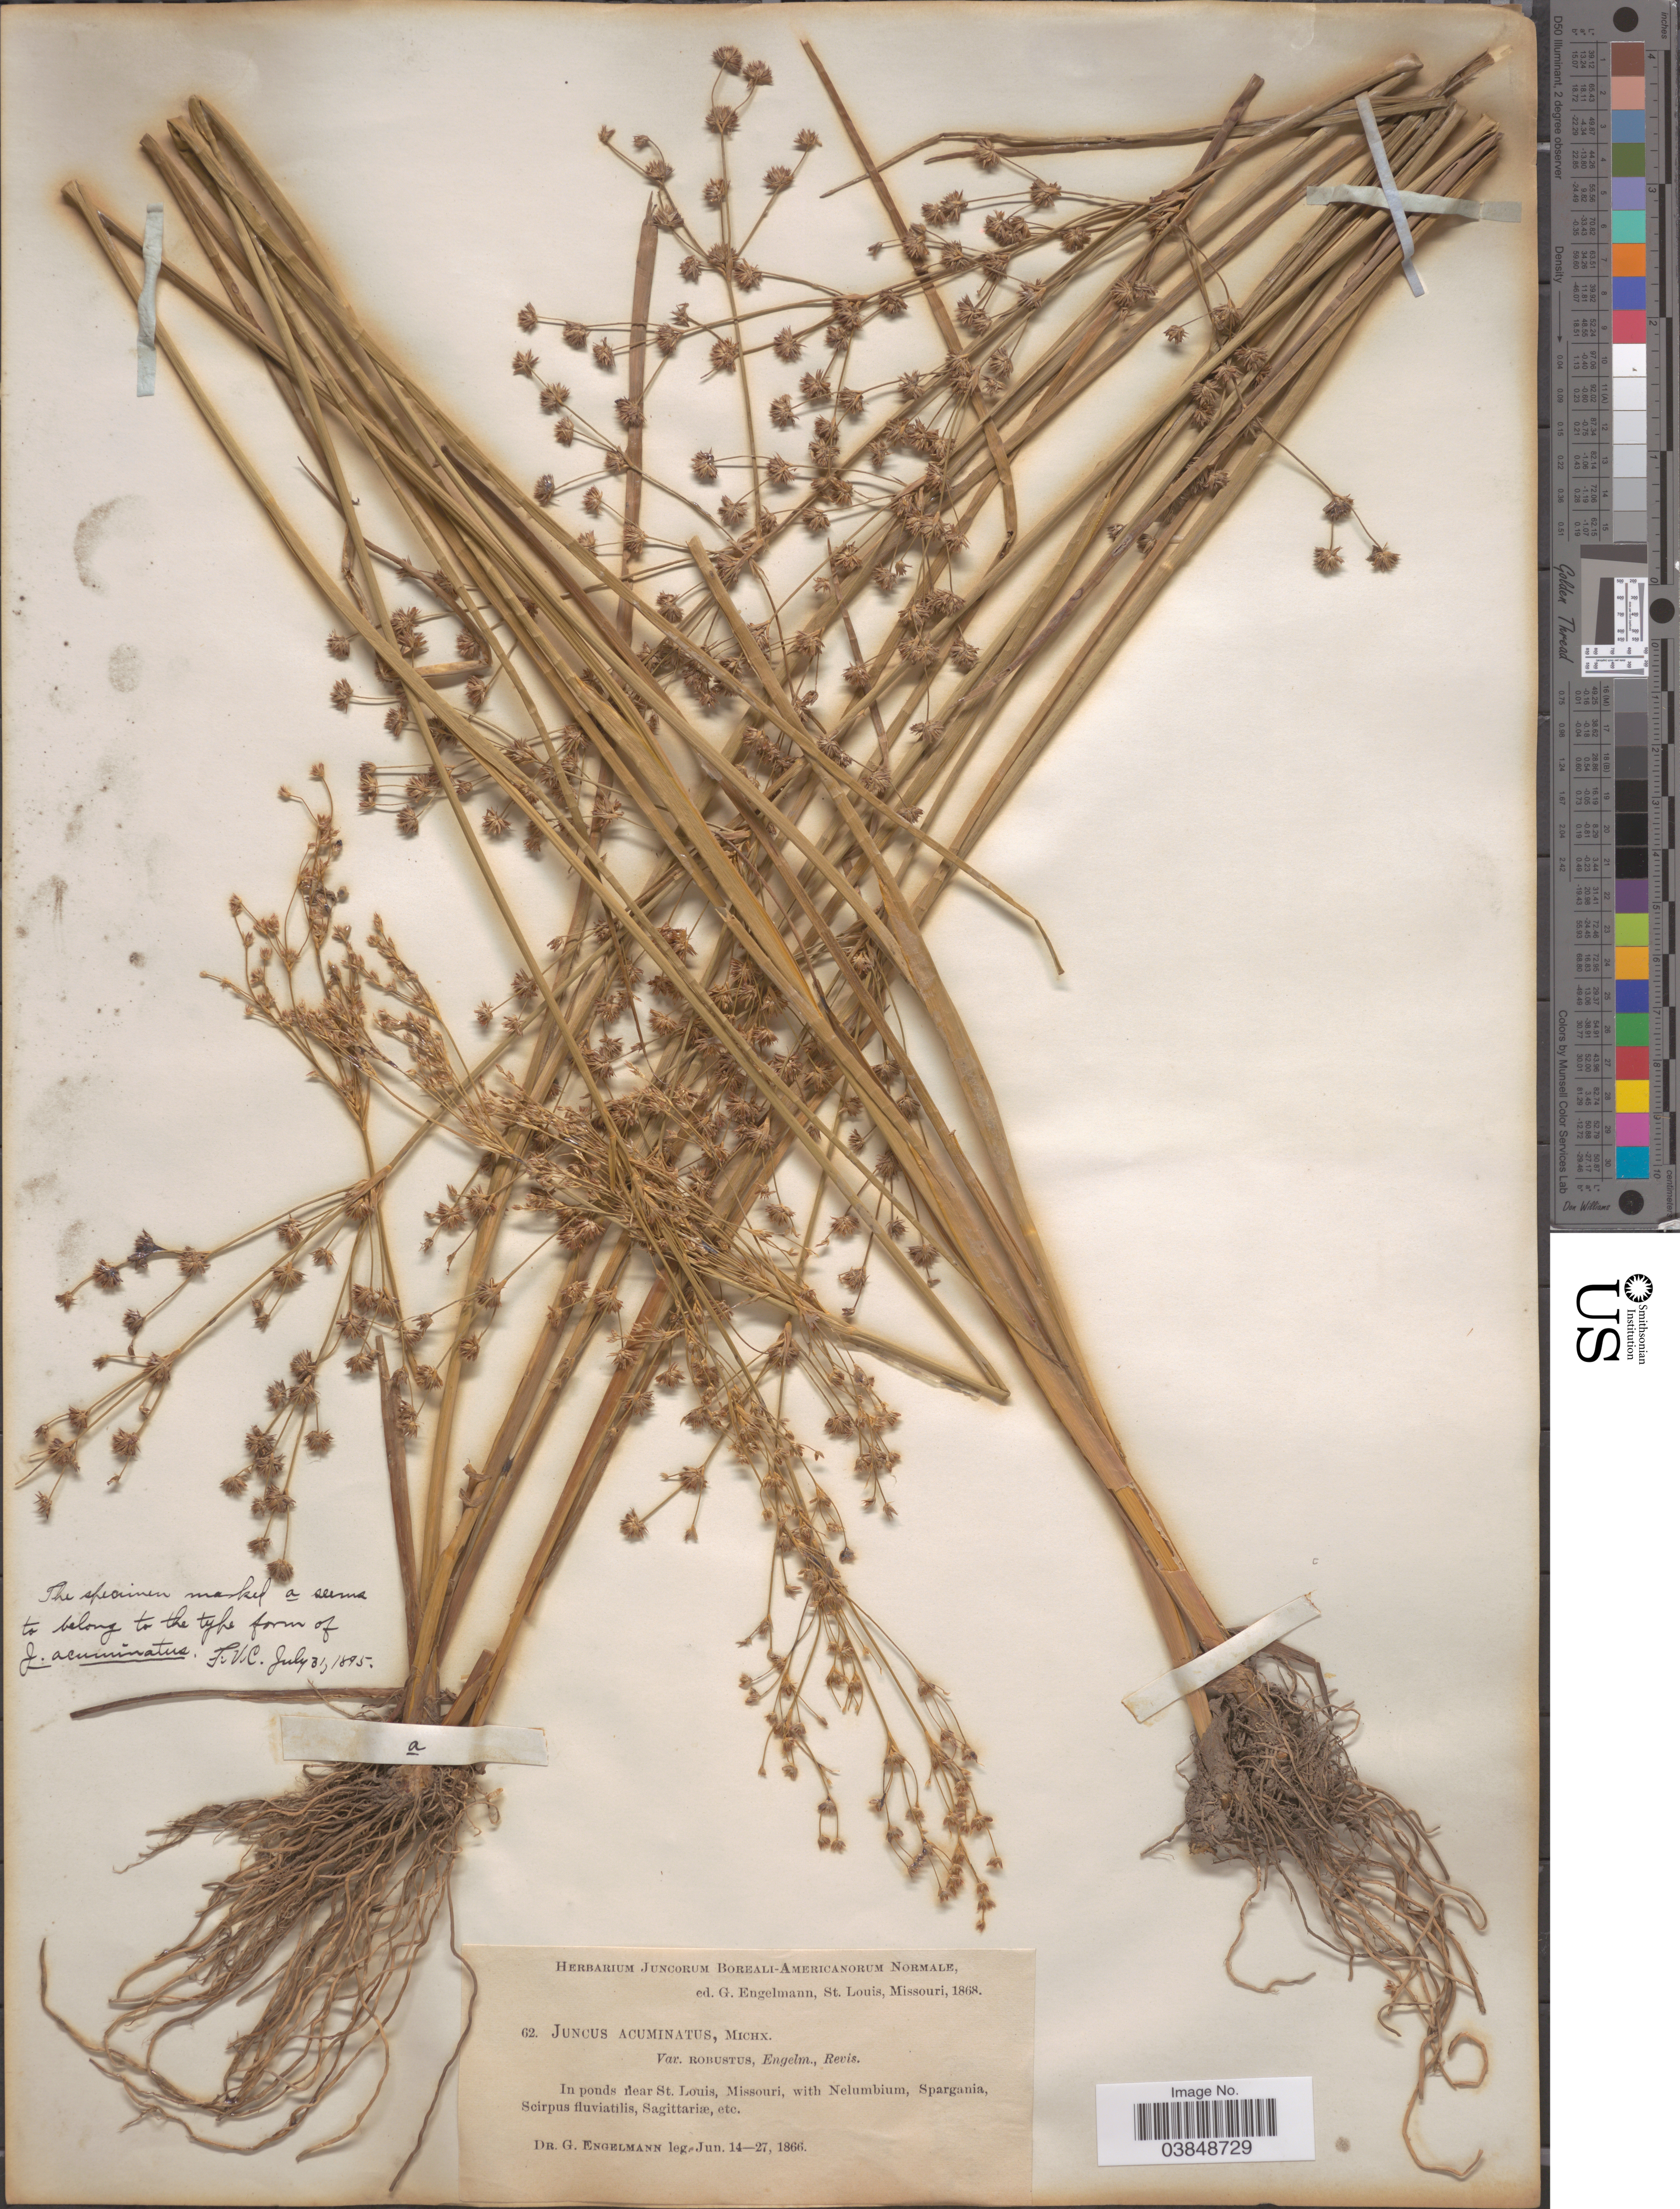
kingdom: Plantae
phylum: Tracheophyta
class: Liliopsida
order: Poales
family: Juncaceae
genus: Juncus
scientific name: Juncus acuminatus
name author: Michx.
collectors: G. Engelmann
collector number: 62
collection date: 1866-06-14/1866-06-27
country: United States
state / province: Missouri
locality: In ponds near St. Louis.